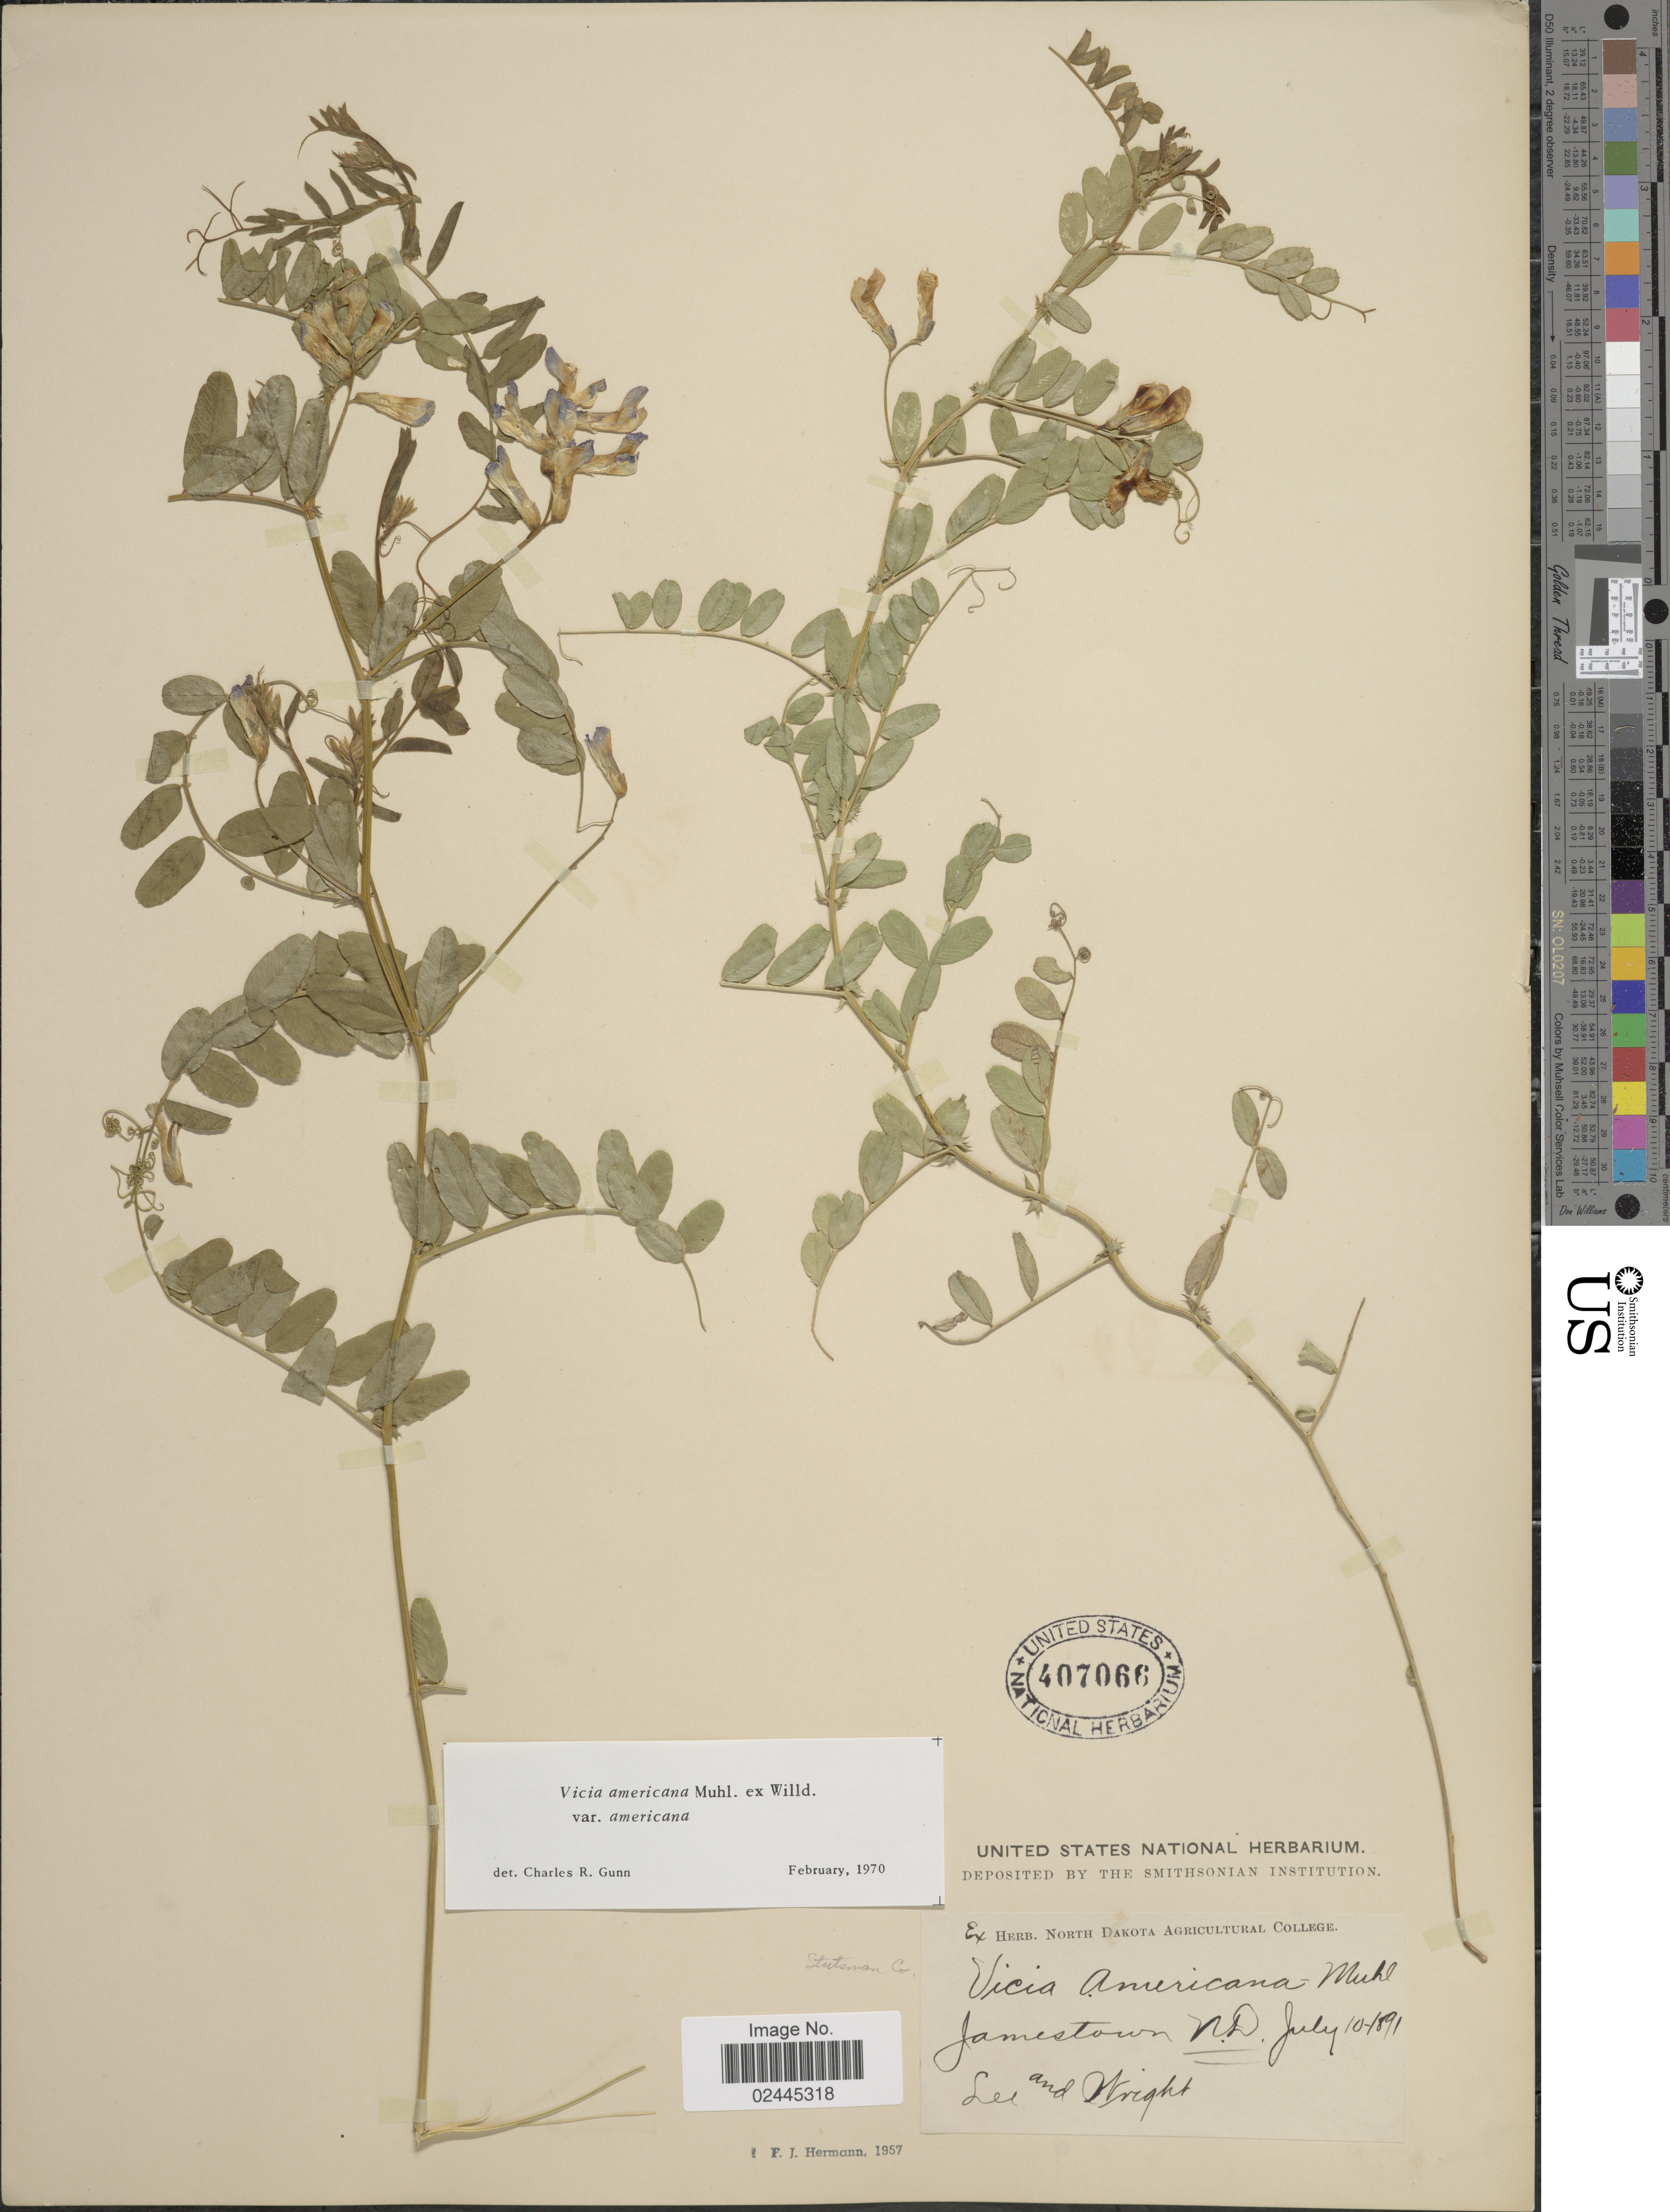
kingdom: Plantae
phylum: Tracheophyta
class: Magnoliopsida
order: Fabales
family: Fabaceae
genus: Vicia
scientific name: Vicia americana var. americana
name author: Muhl. ex Willd.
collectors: -. Lee & Wright, --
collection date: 1891-07-10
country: United States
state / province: North Dakota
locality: Jamestown, N.D. Stutsman Co.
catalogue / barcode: US 407066